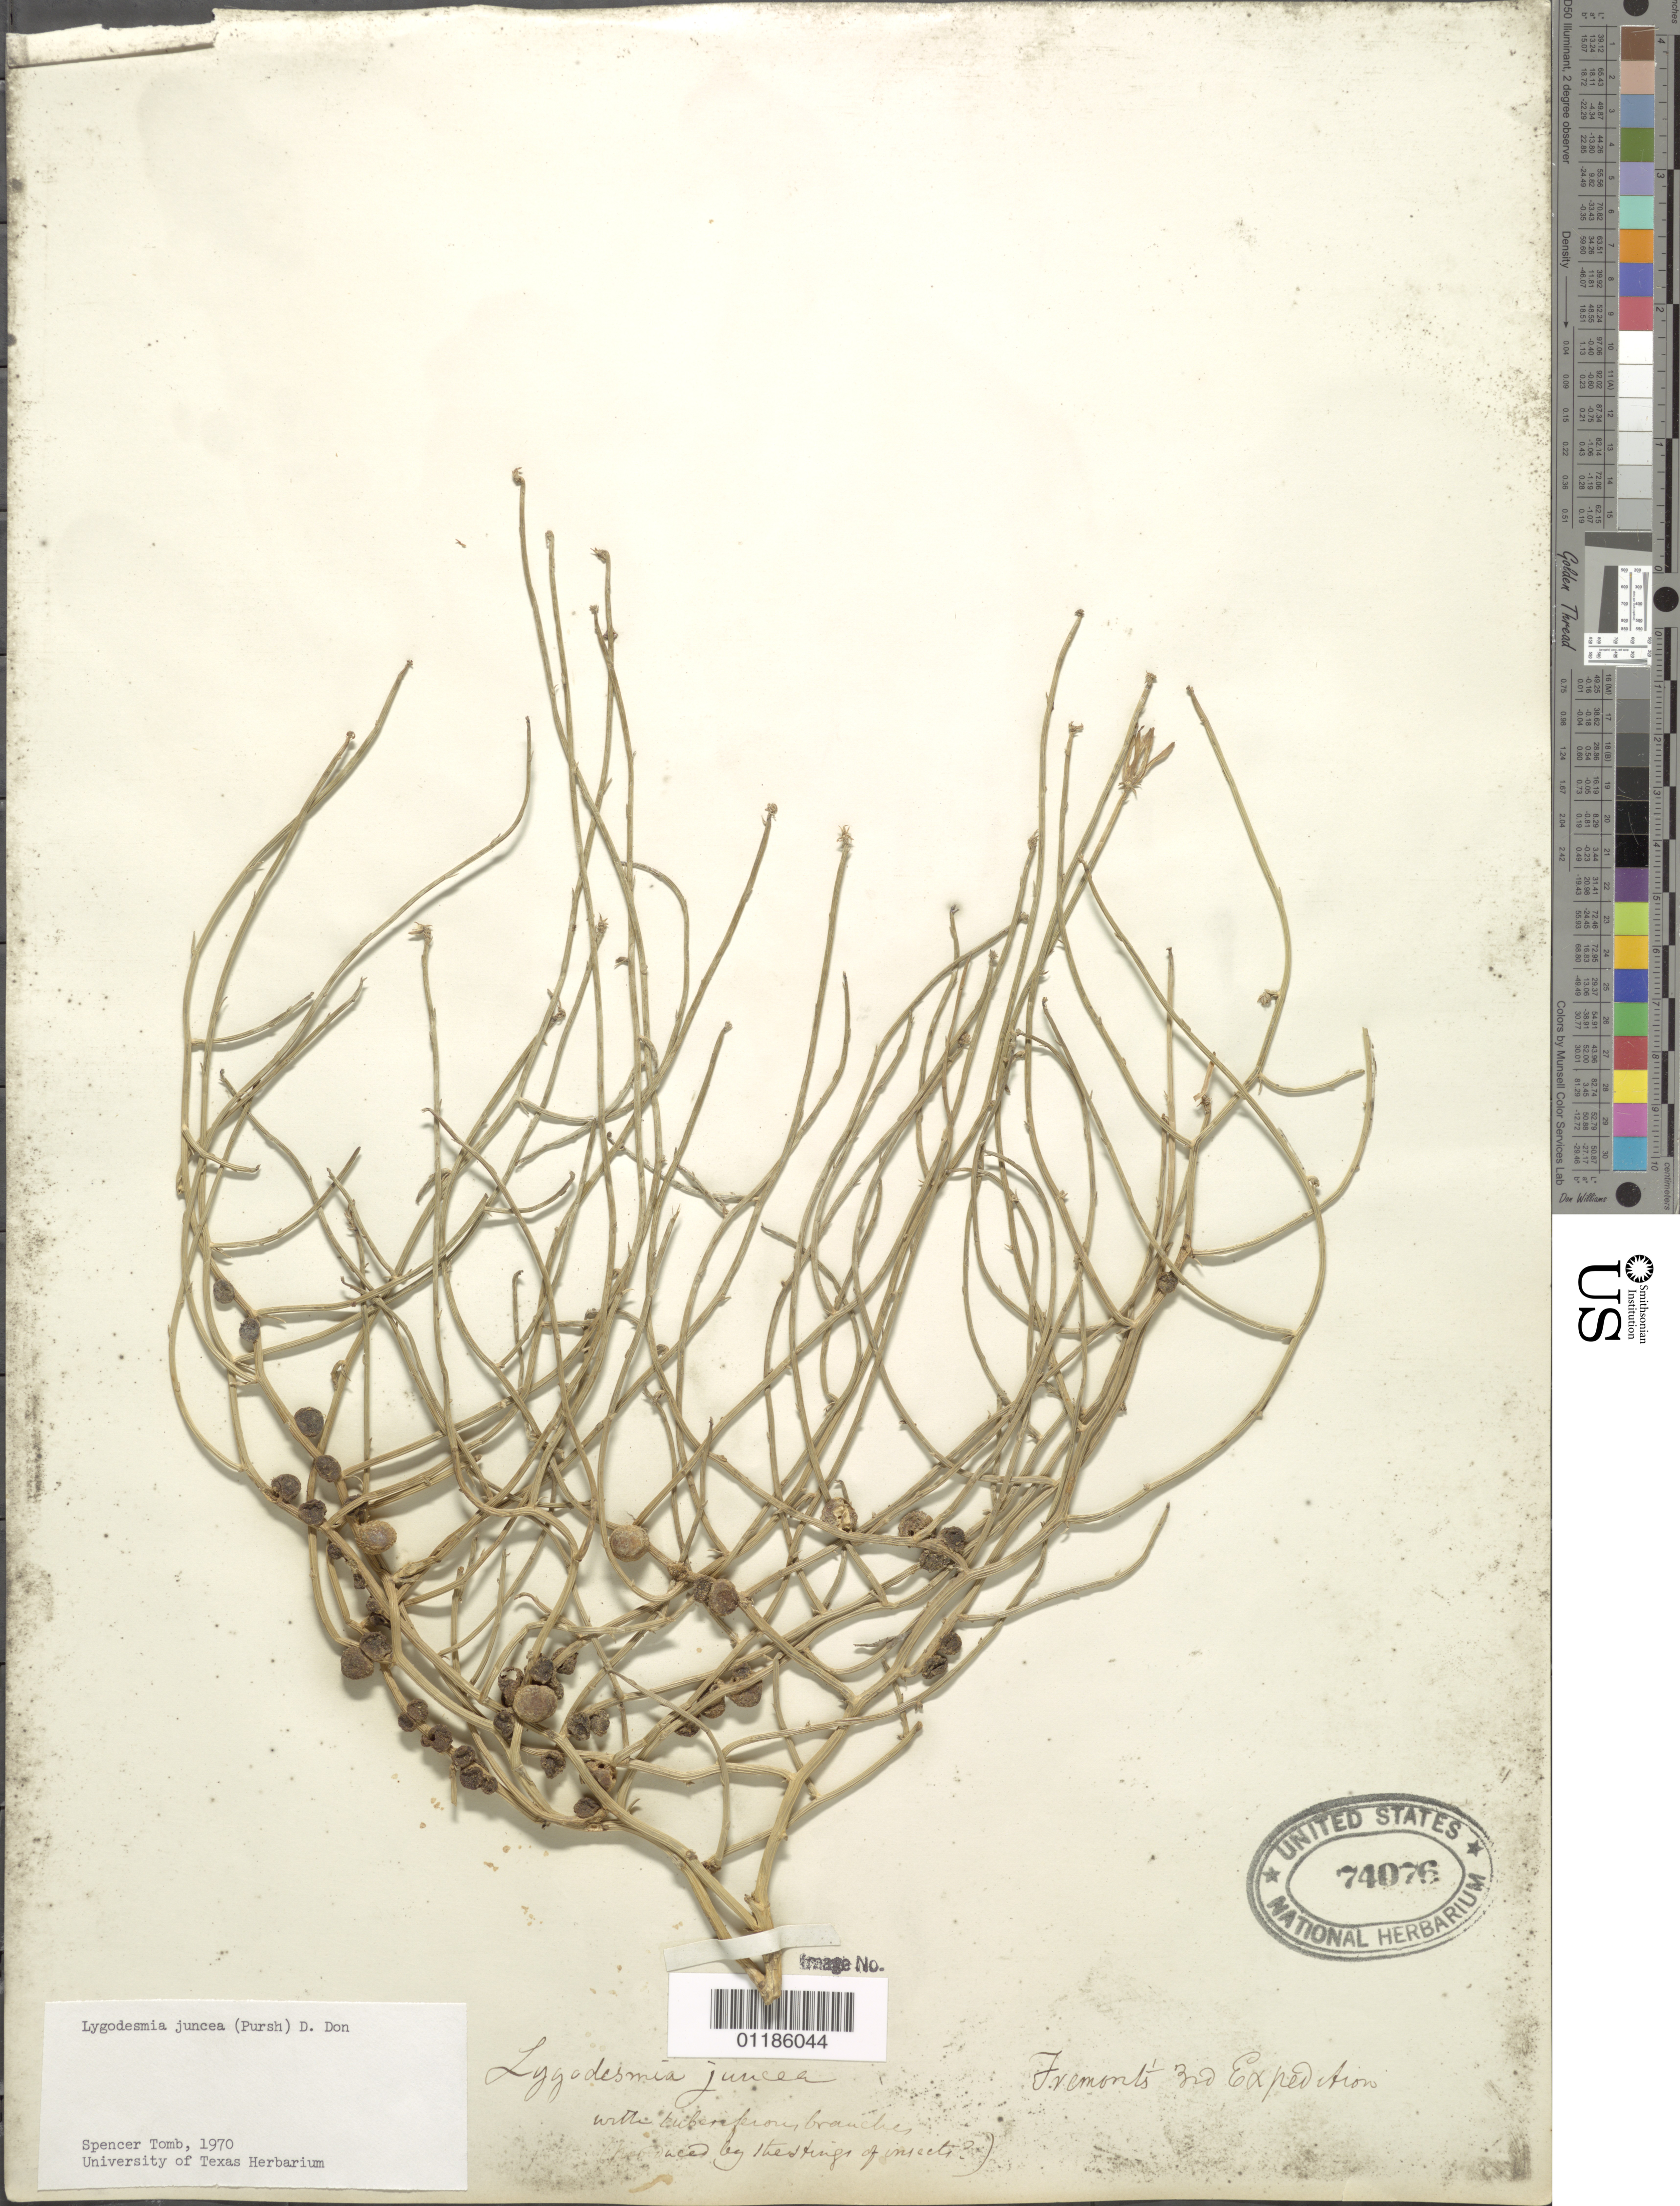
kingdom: Plantae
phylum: Tracheophyta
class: Magnoliopsida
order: Asterales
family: Asteraceae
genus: Lygodesmia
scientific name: Lygodesmia juncea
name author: D. Don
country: United States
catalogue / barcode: US 74076